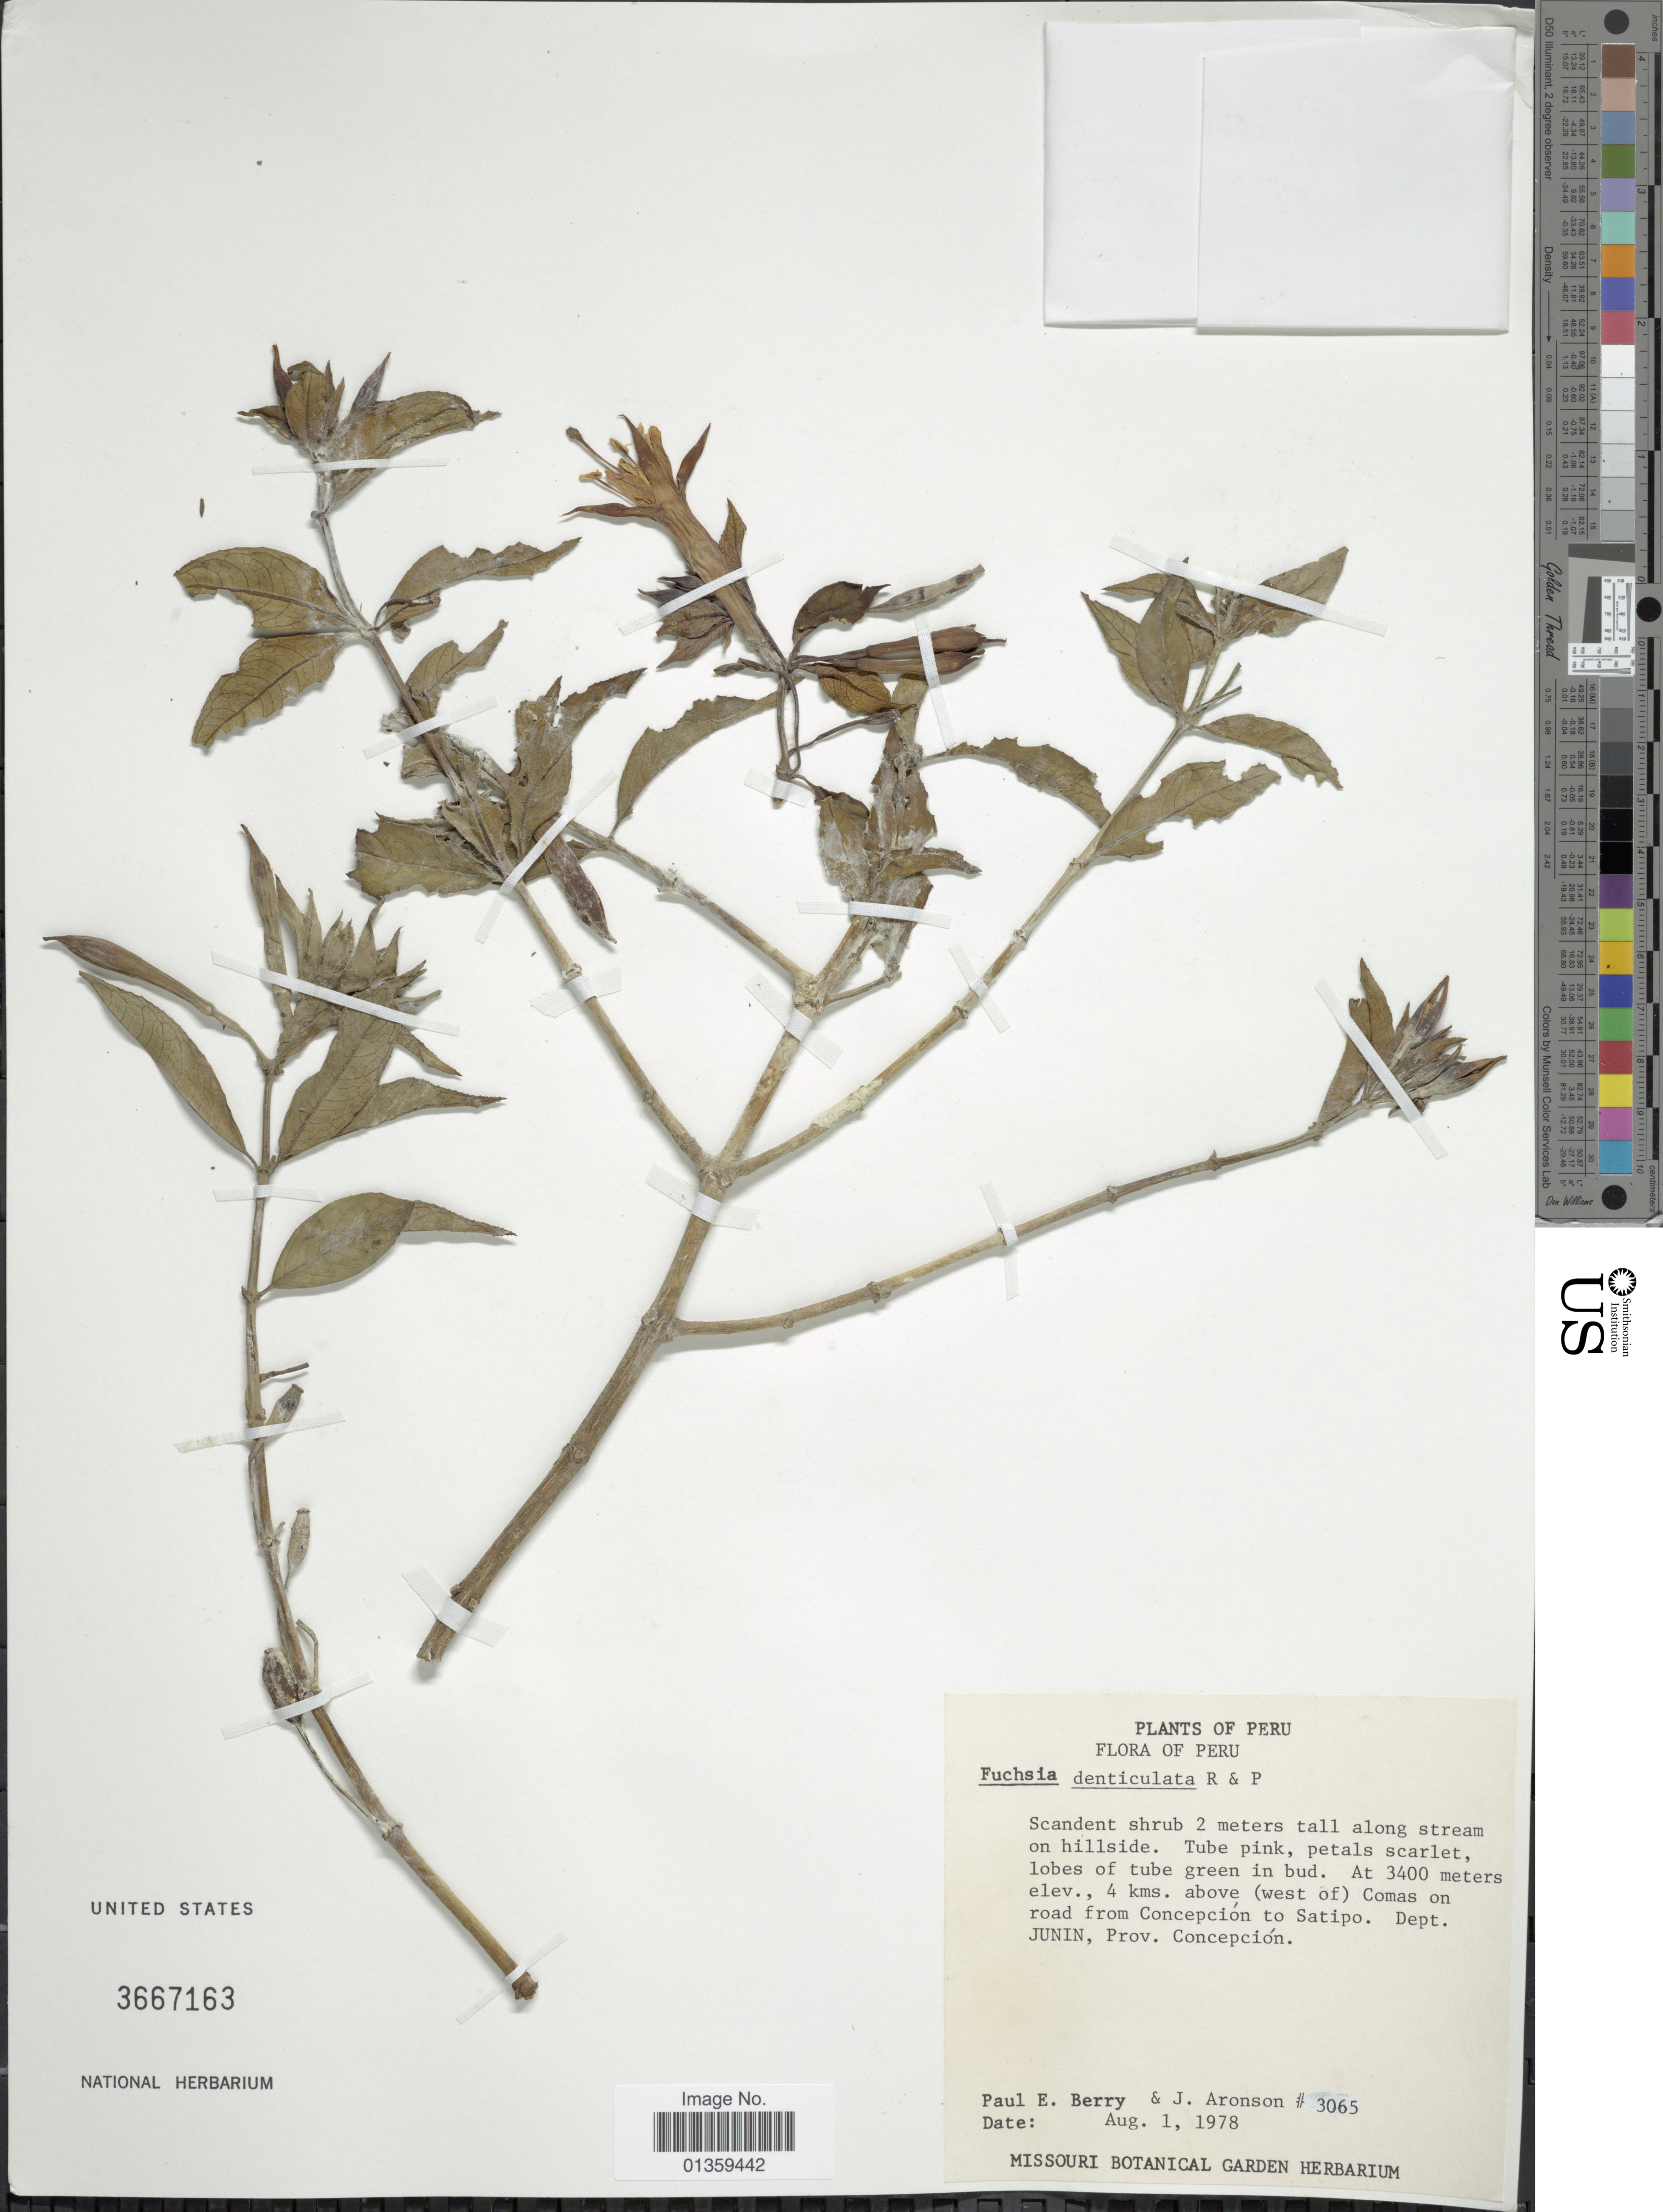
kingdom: Plantae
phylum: Tracheophyta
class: Magnoliopsida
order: Myrtales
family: Onagraceae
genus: Fuchsia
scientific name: Fuchsia denticulata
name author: Ruiz & Pav.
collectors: P. E. Berry & J. Aronson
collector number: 3065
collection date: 1978-08-01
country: Peru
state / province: Junín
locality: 4 kms. above (west of) Comas on road from Concepción to Satipo, Prov. Concepción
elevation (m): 3400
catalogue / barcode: US 3667163